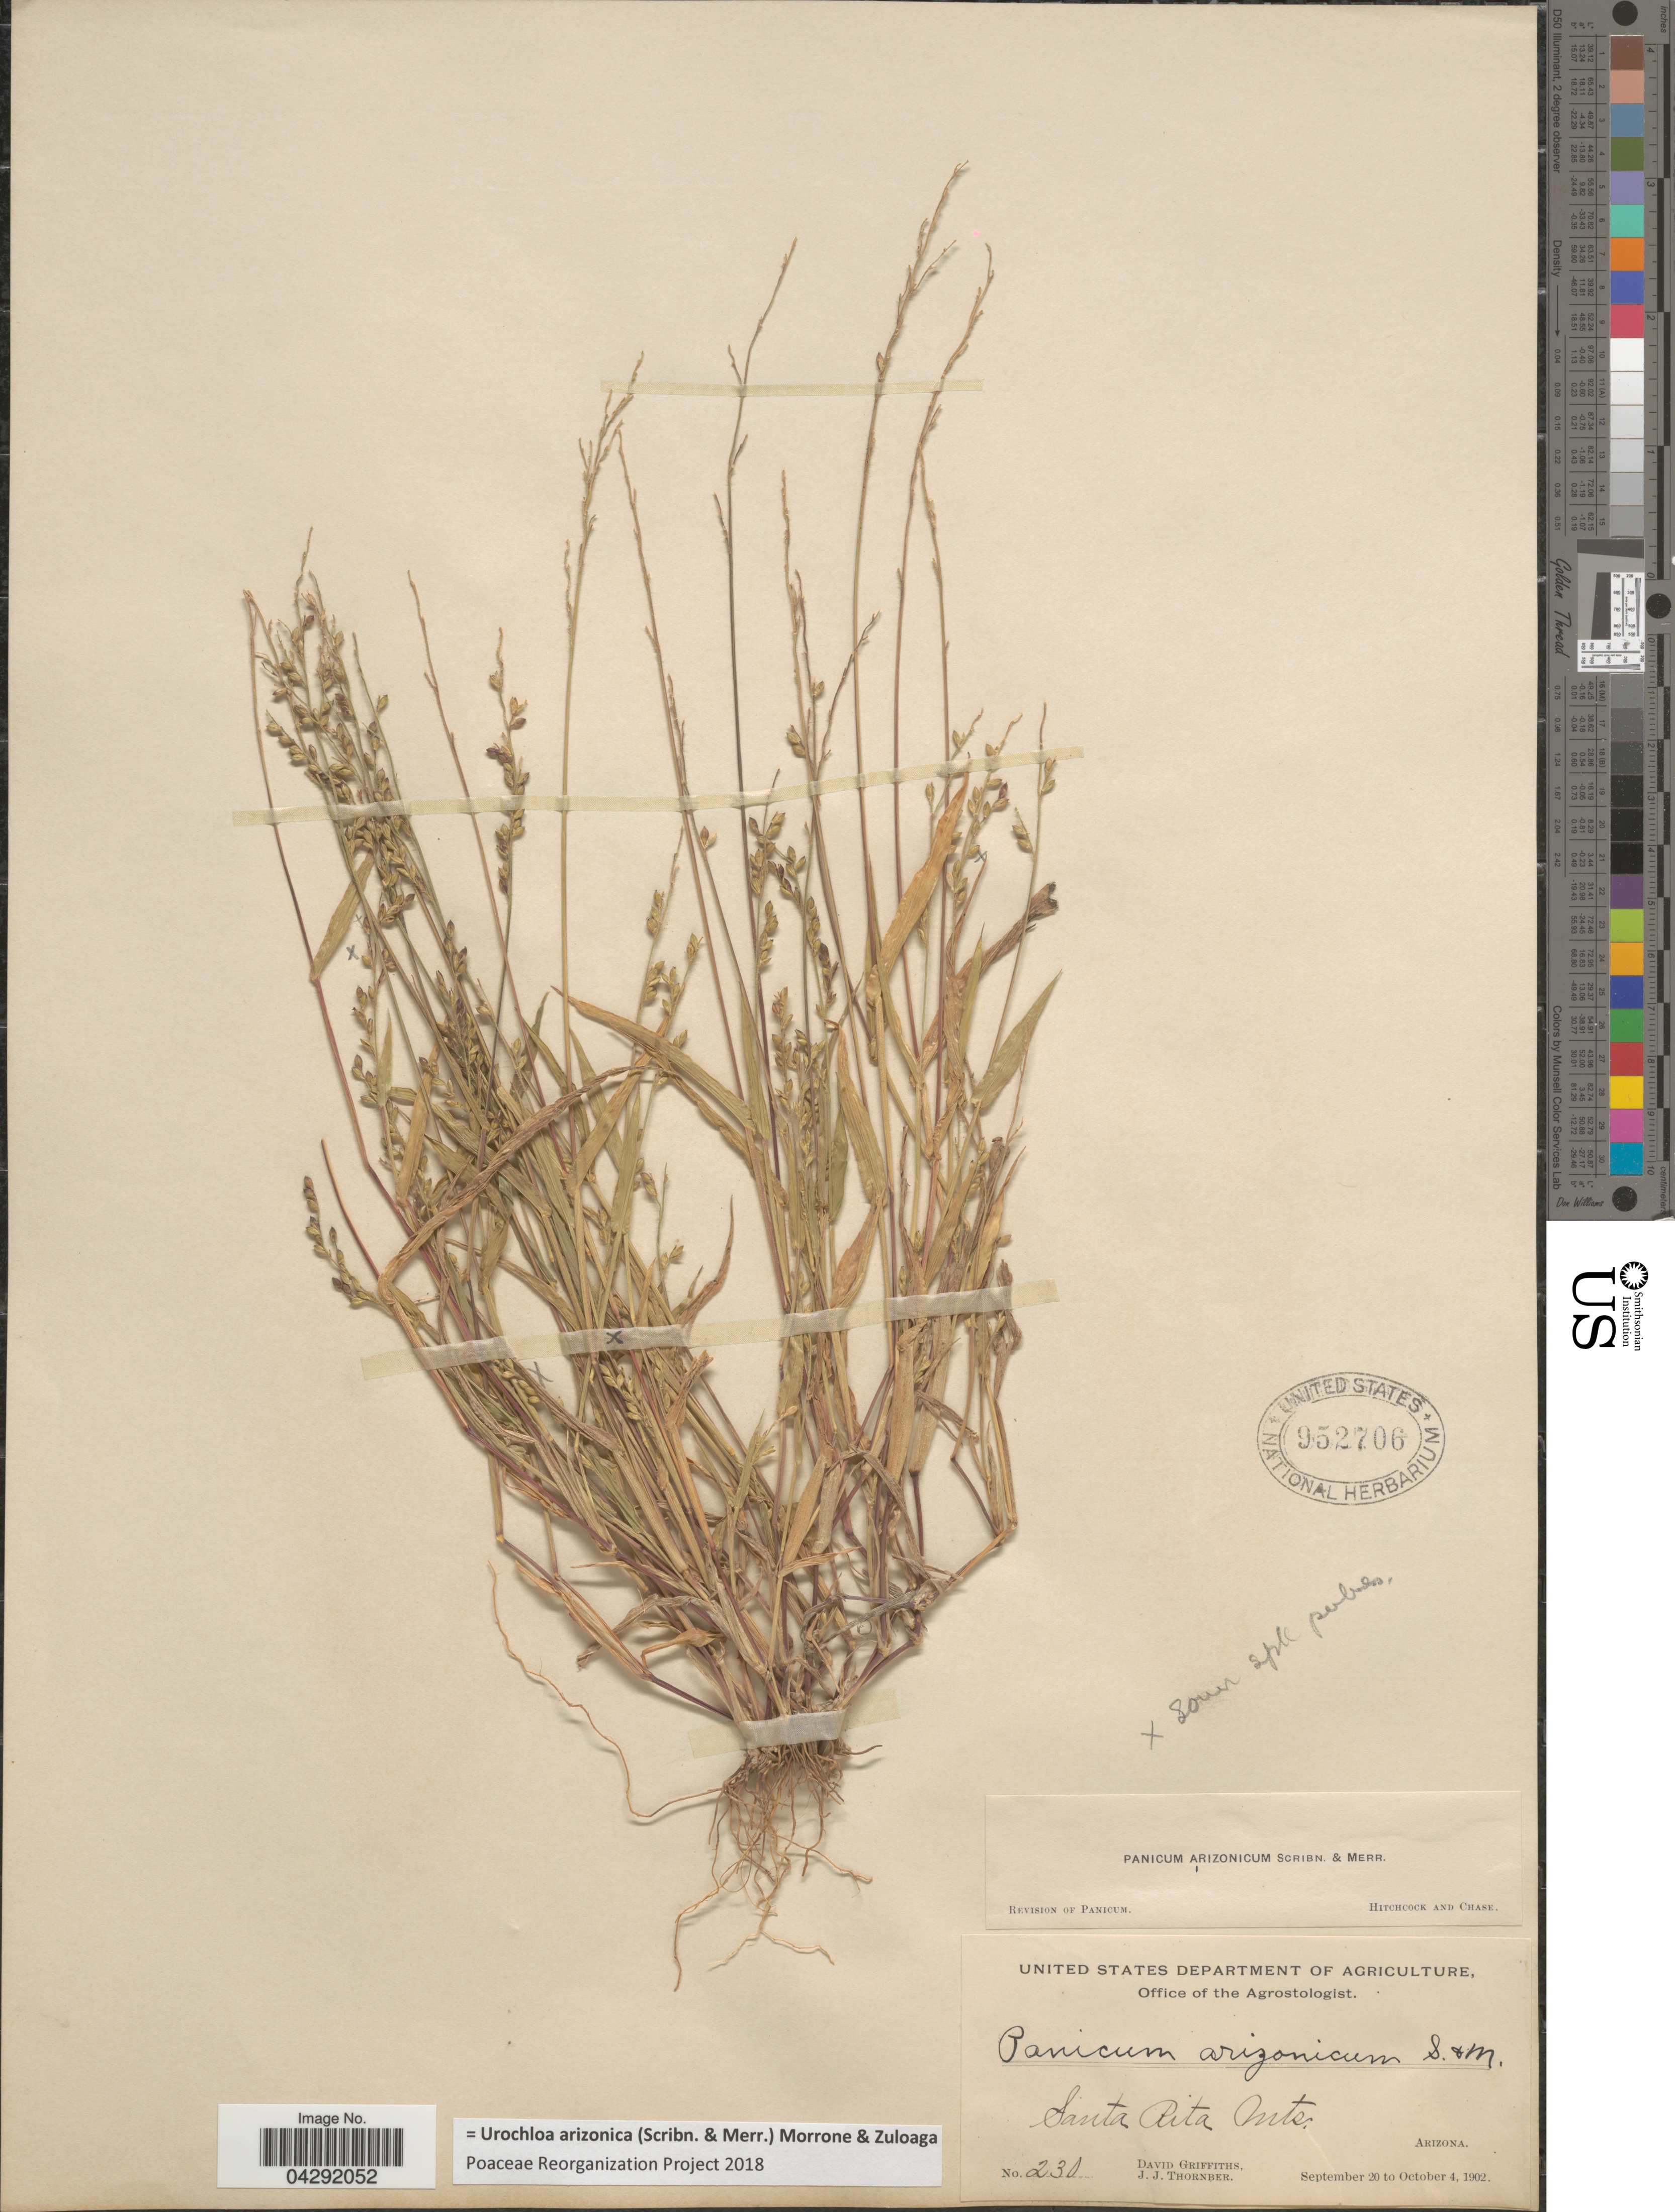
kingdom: Plantae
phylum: Tracheophyta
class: Liliopsida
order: Poales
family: Poaceae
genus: Urochloa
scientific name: Urochloa arizonica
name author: (Scribn. & Merr.) Morrone & Zuloaga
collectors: D. Griffiths & J. Thornber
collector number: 230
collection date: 1902-09-20/1902-10-04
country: United States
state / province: Arizona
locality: Santa Rita Mts.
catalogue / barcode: US 952706